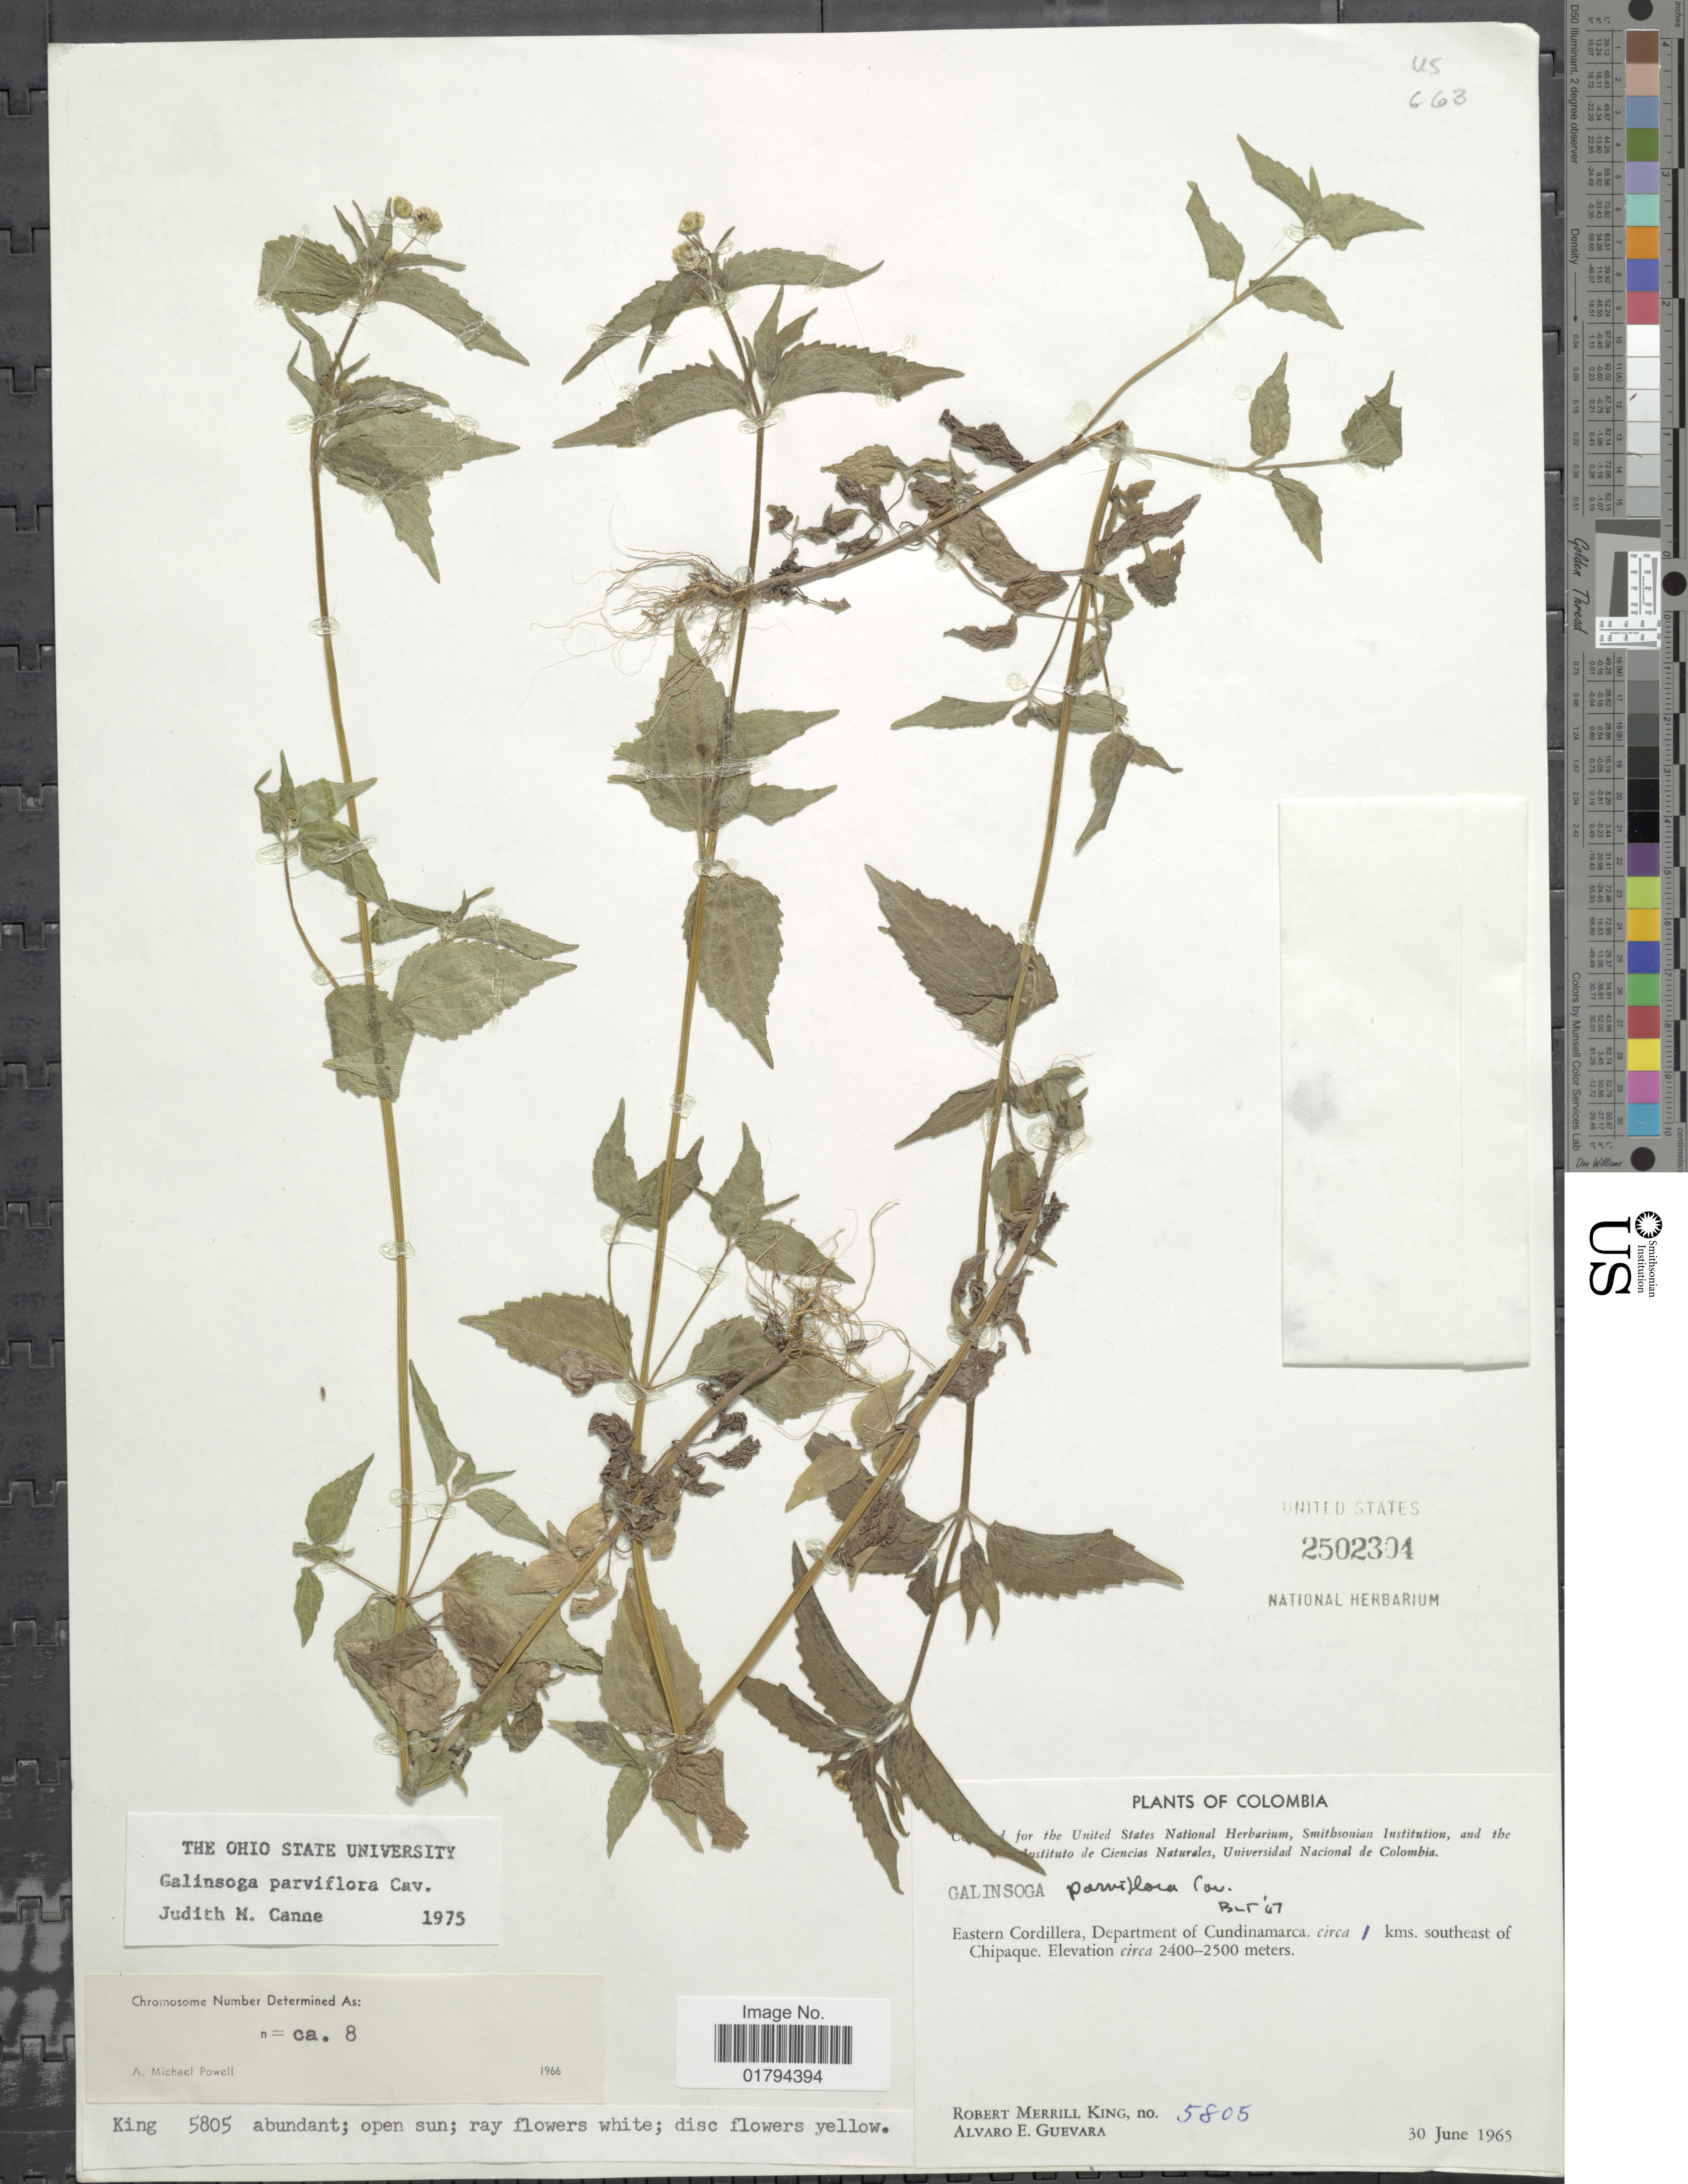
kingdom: Plantae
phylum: Tracheophyta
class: Magnoliopsida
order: Asterales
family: Asteraceae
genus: Galinsoga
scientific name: Galinsoga parviflora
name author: Cav.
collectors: R. M. King & A. E. Guevara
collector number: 5805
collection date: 1965-06-30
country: Colombia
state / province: Cundinamarca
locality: Eastern Cordillera, circa 1 kms. southeast of Chipaque.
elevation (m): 2400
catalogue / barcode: US 2502304